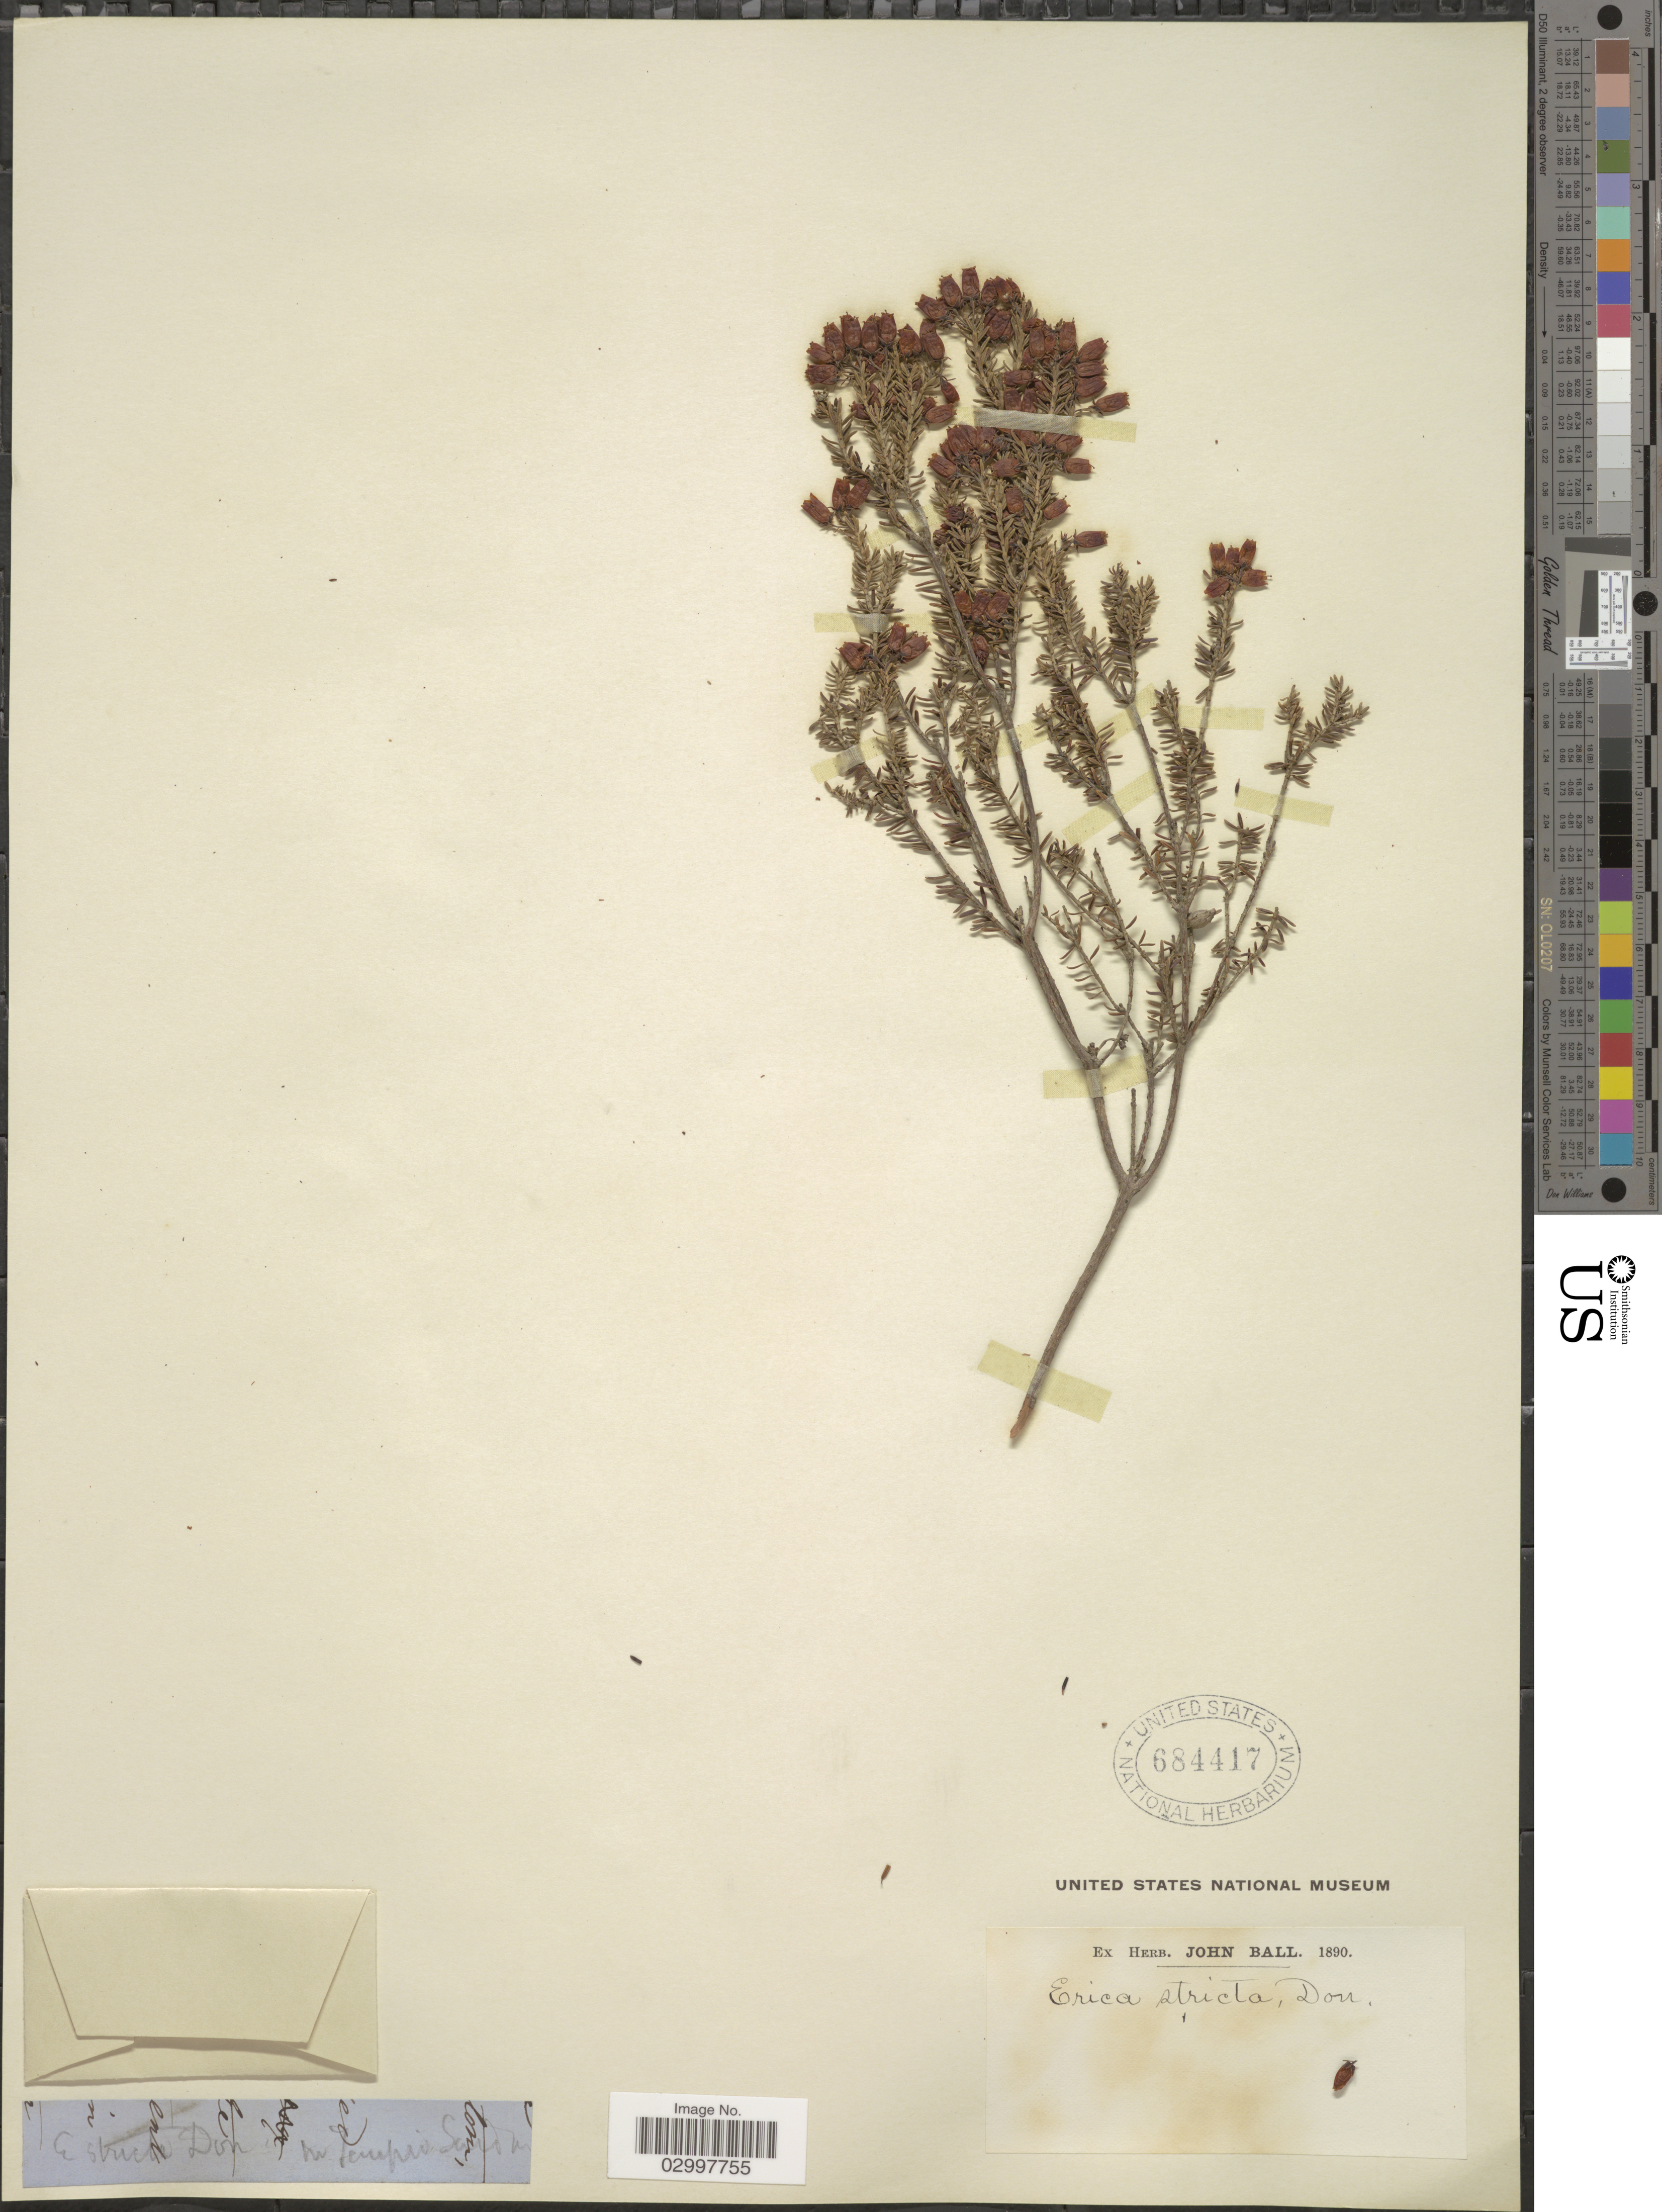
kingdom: Plantae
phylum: Tracheophyta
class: Magnoliopsida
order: Ericales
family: Ericaceae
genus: Erica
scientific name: Erica stricta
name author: Donn ex Willd.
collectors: ex herb. John Ball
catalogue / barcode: US 684417